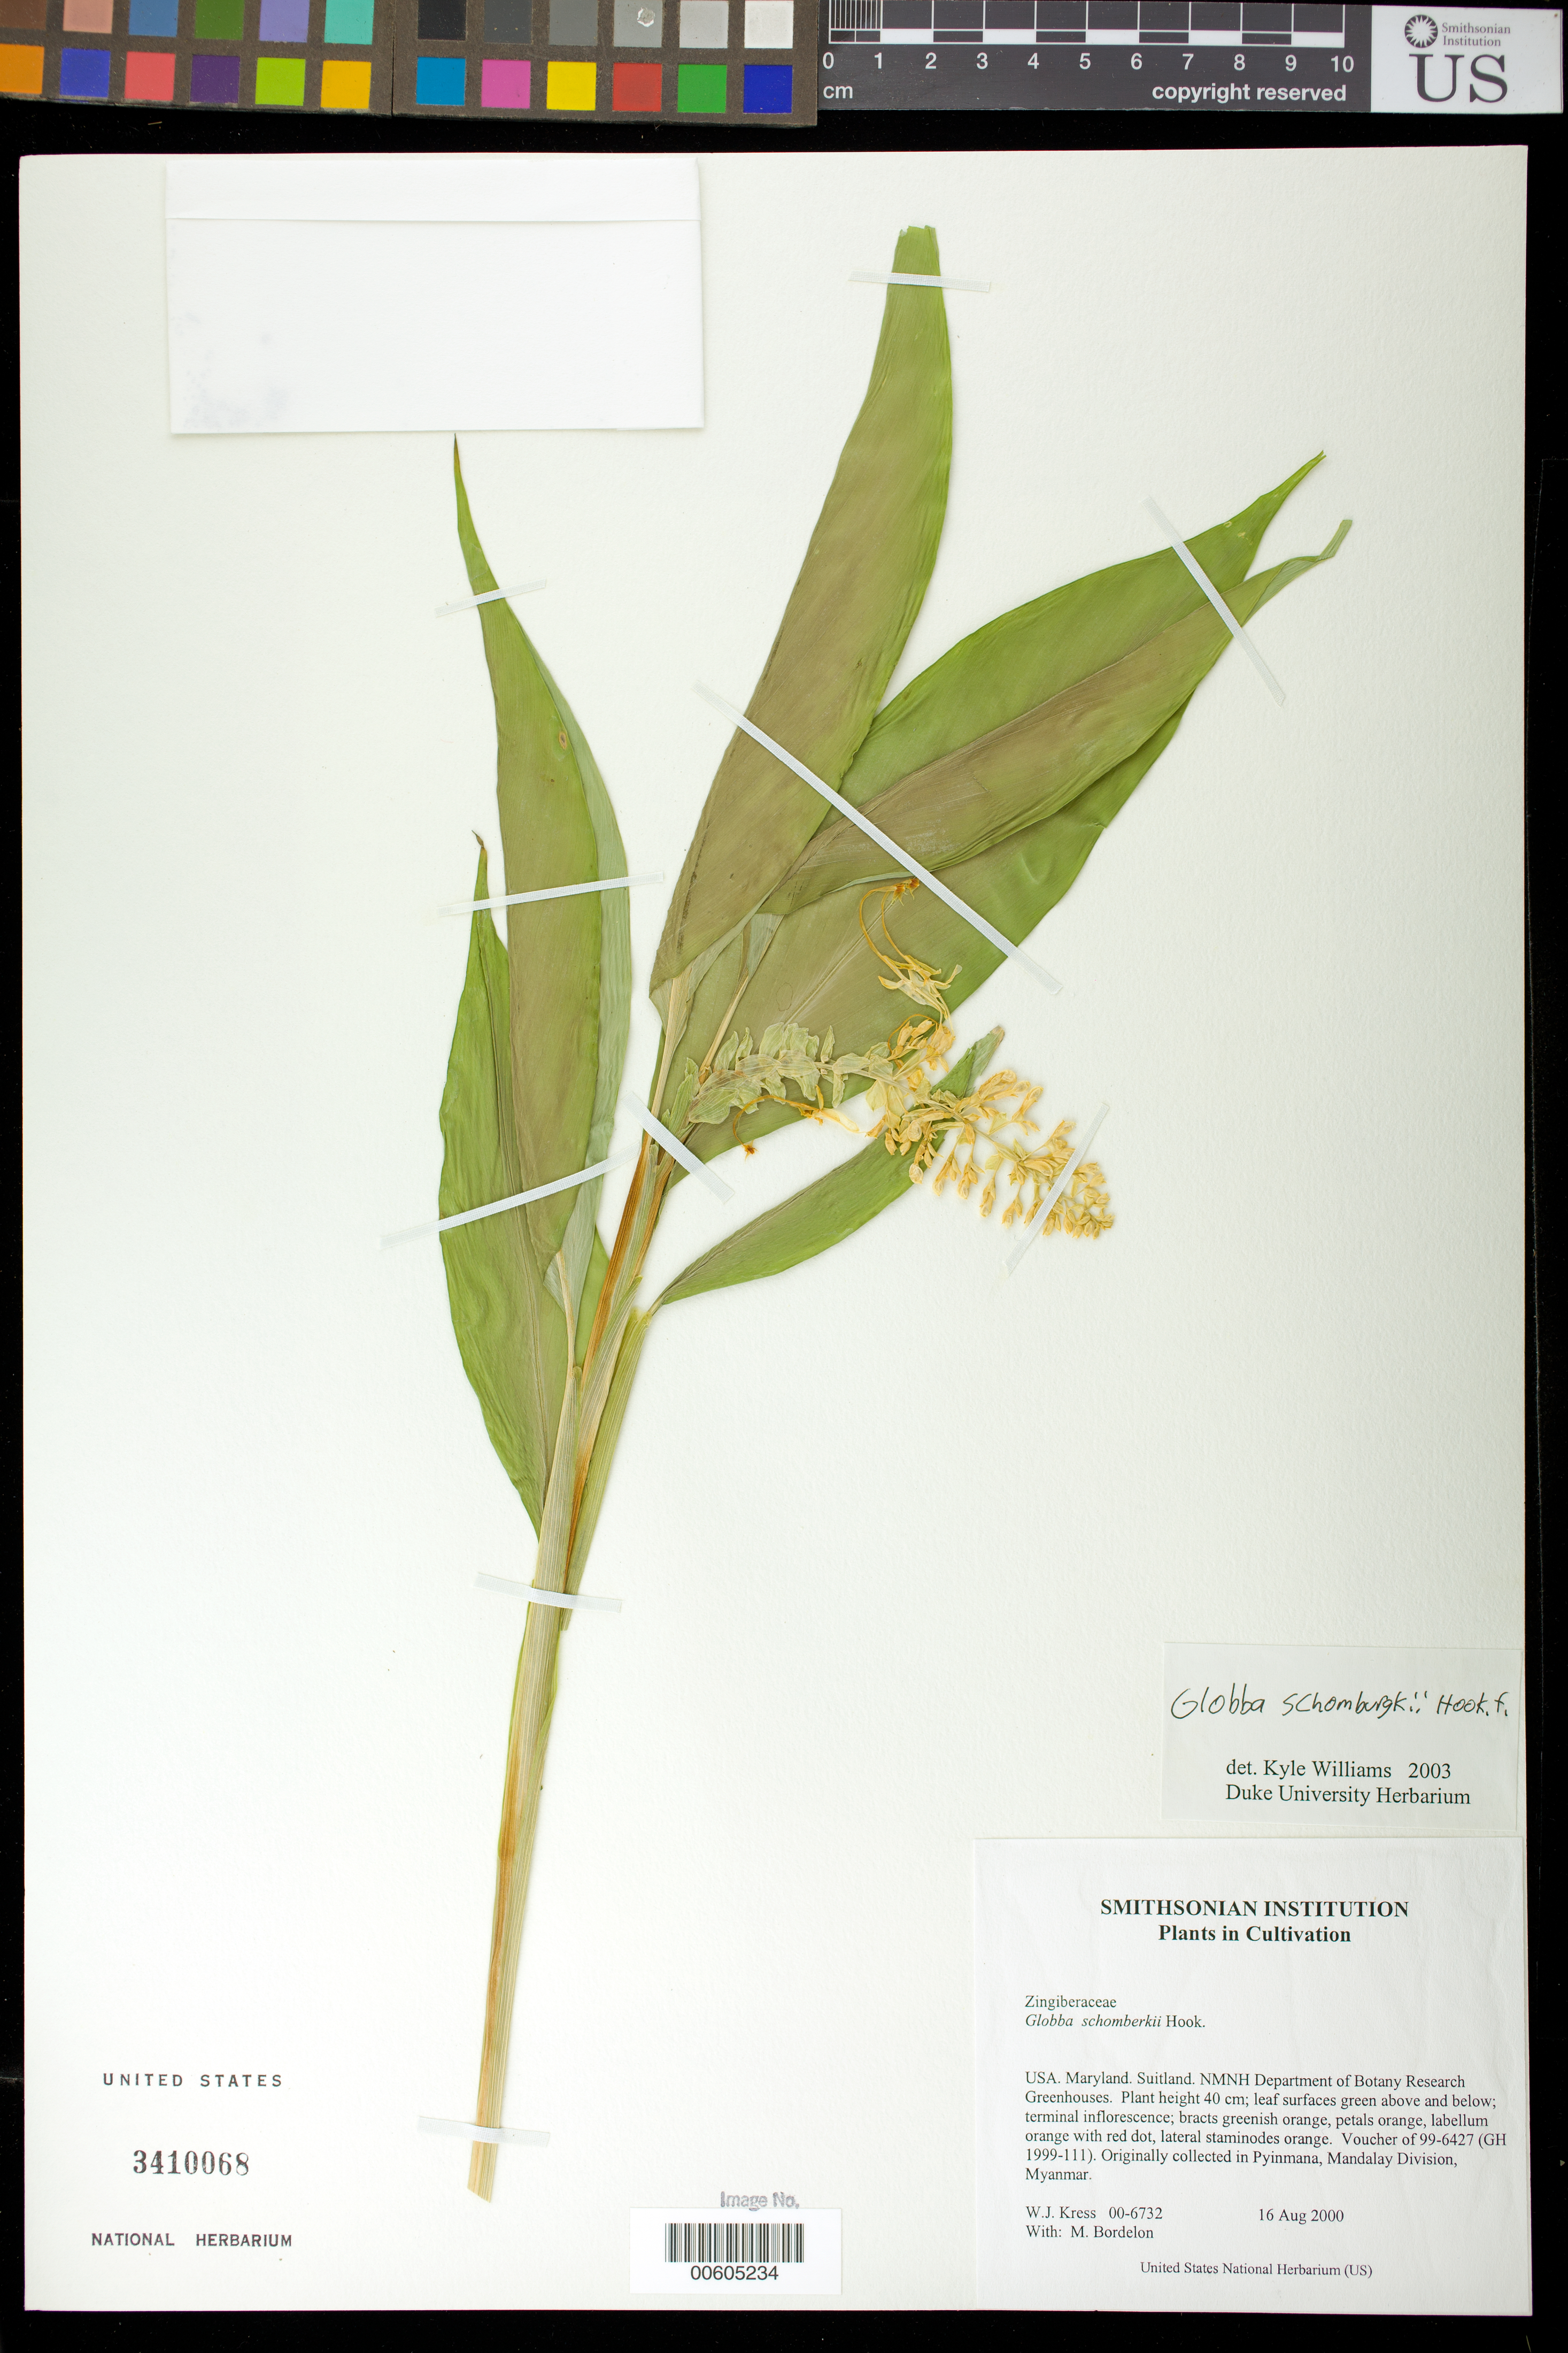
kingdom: Plantae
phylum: Tracheophyta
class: Liliopsida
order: Zingiberales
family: Zingiberaceae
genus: Globba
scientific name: Globba schomburgkii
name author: Hook. f.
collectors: W. J. Kress & M. Bordelon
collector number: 00-6732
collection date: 2000-08-16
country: United States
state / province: Maryland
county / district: Prince George's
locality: NMNH Botany Research Greenhouses. Suitland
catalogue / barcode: US 3410068